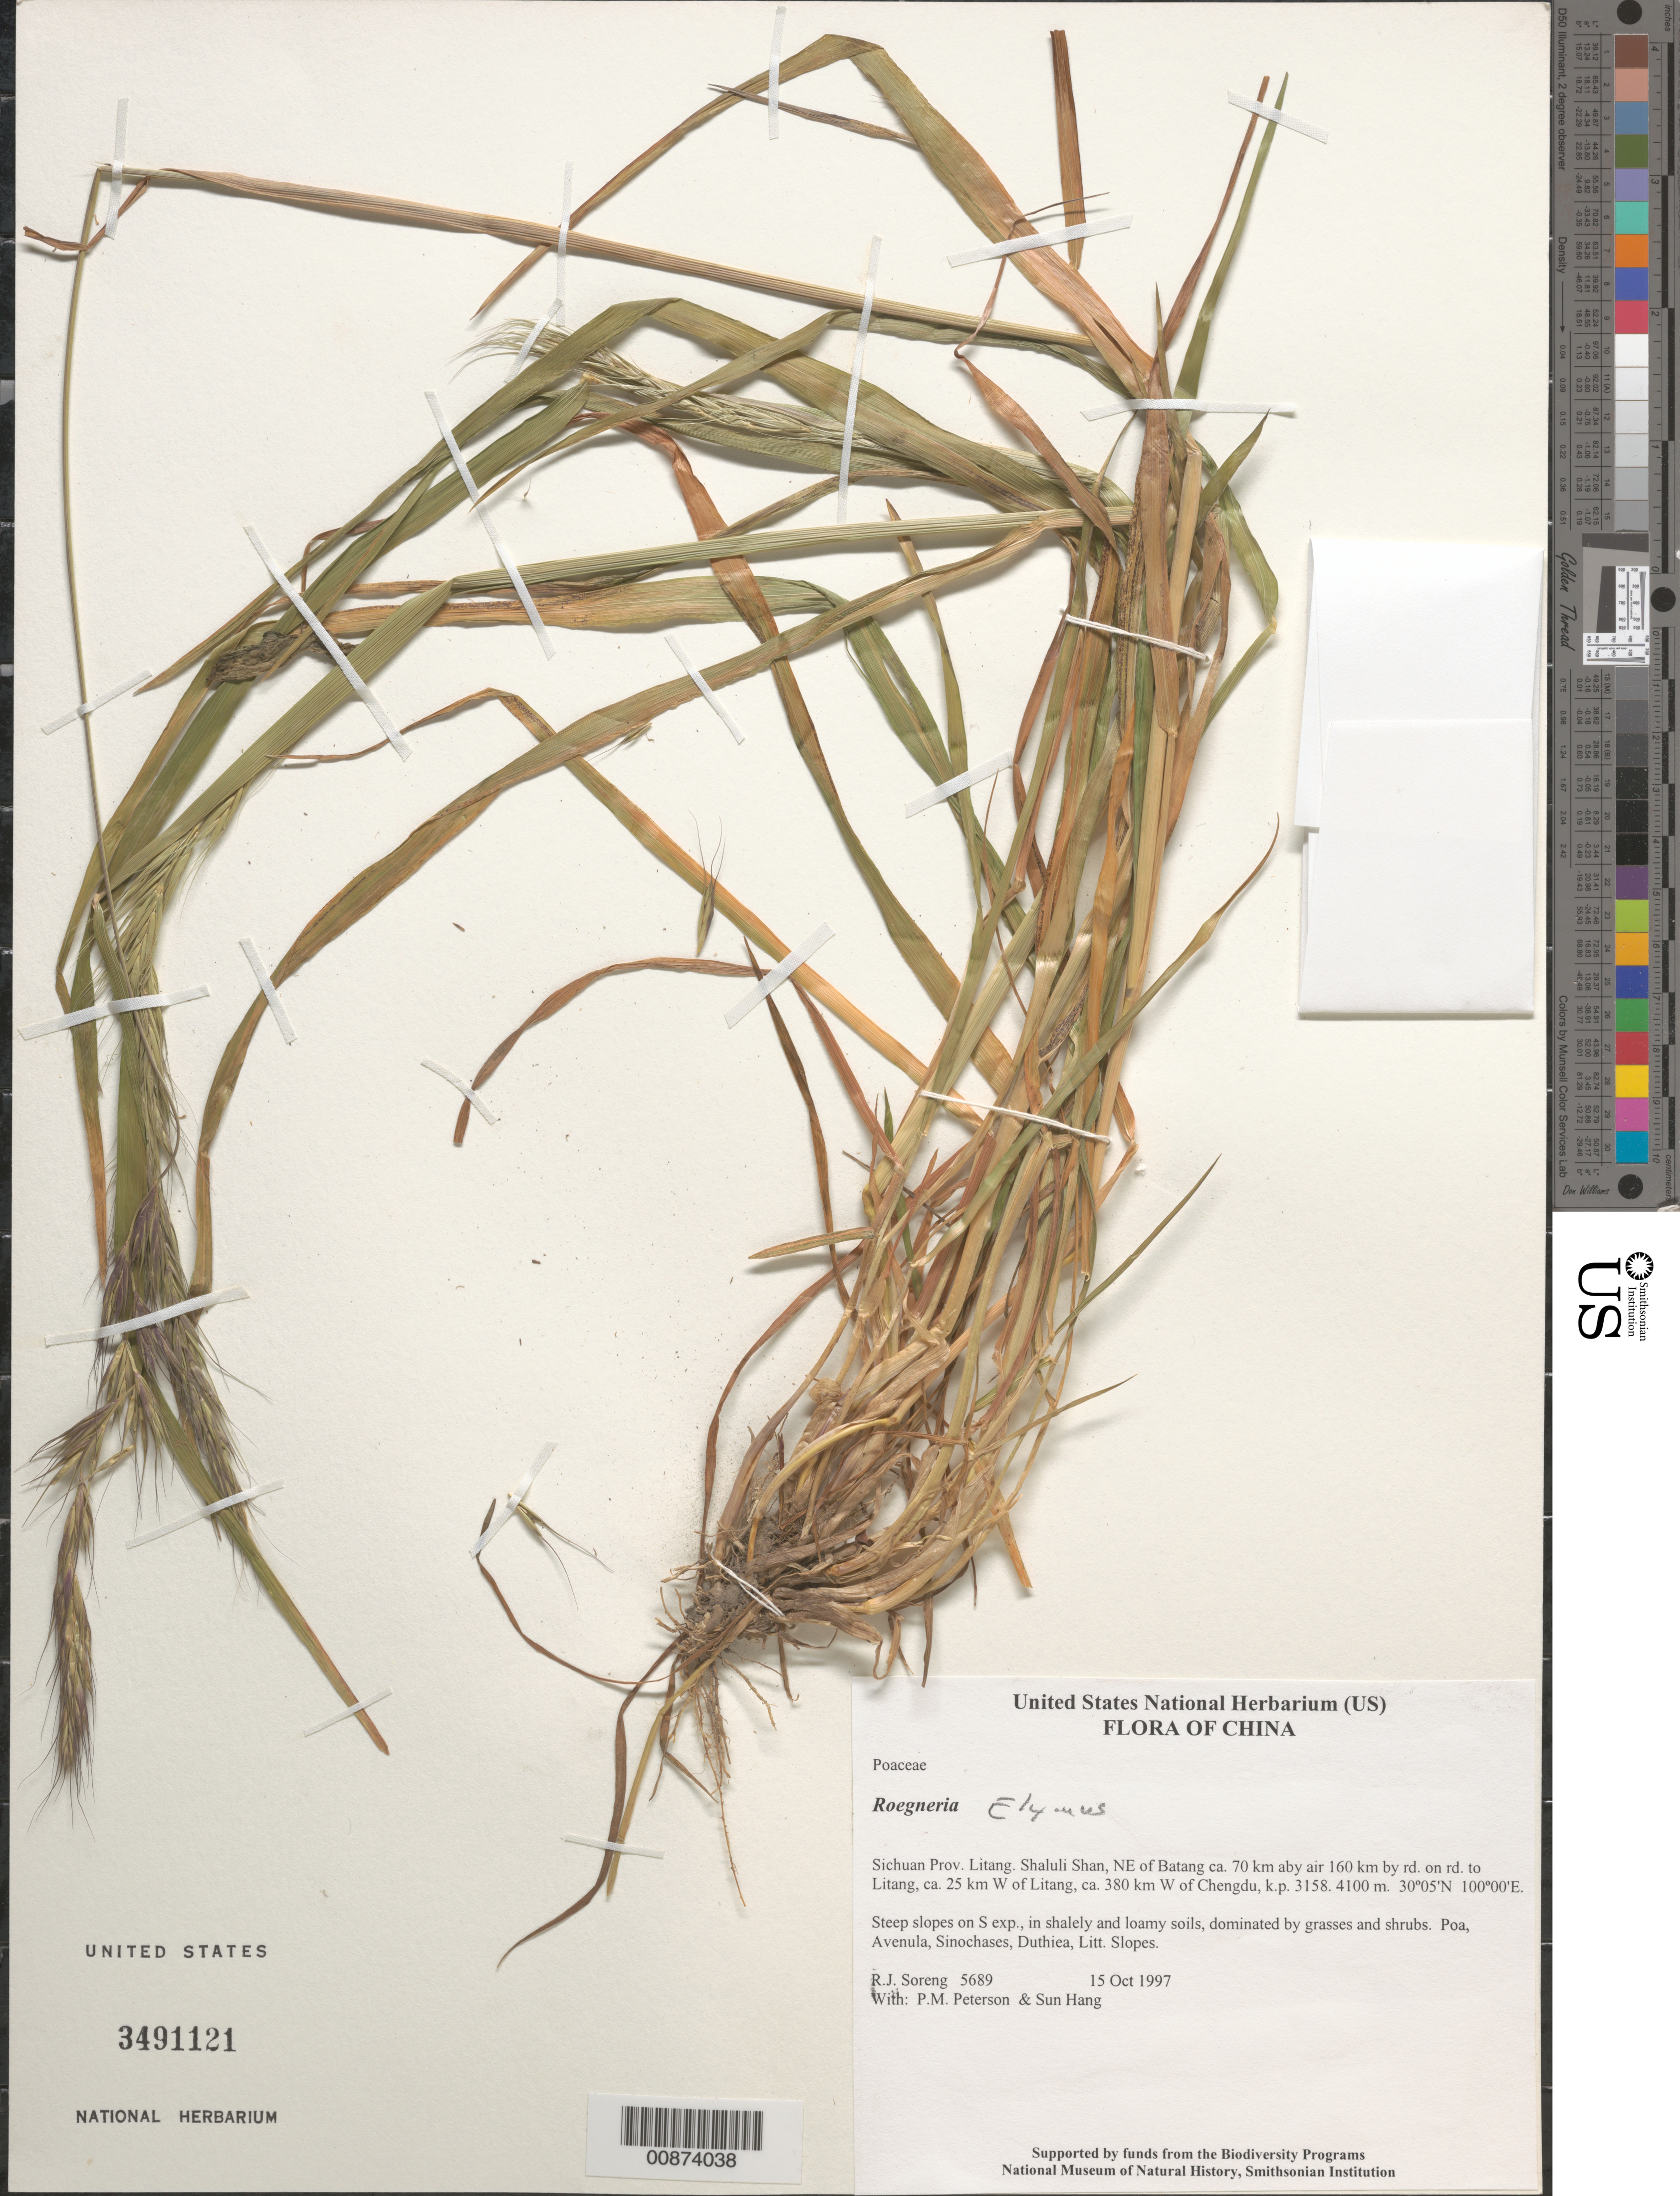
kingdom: Plantae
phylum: Tracheophyta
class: Liliopsida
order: Poales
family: Poaceae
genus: Elymus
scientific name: Elymus sp.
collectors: R. J. Soreng, P. M. Peterson & Sun Hang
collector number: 5689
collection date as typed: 15 Oct 1997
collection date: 1997-10-15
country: China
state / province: Sichuan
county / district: Litang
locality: Shaluli Shan, NE of Batang ca. 70 km aby air 160 km by rd. on rd. to Litang, ca. 25 km W of Litang, ca. 380 km W of Chengdu, k.p. 3158.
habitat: Steep slopes on S exp., in shalely and loamy soils, dominated by grasses and shrubs. Poa, Avenula, Sinochases, Duthiea, Litt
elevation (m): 4100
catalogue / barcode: US 3491121